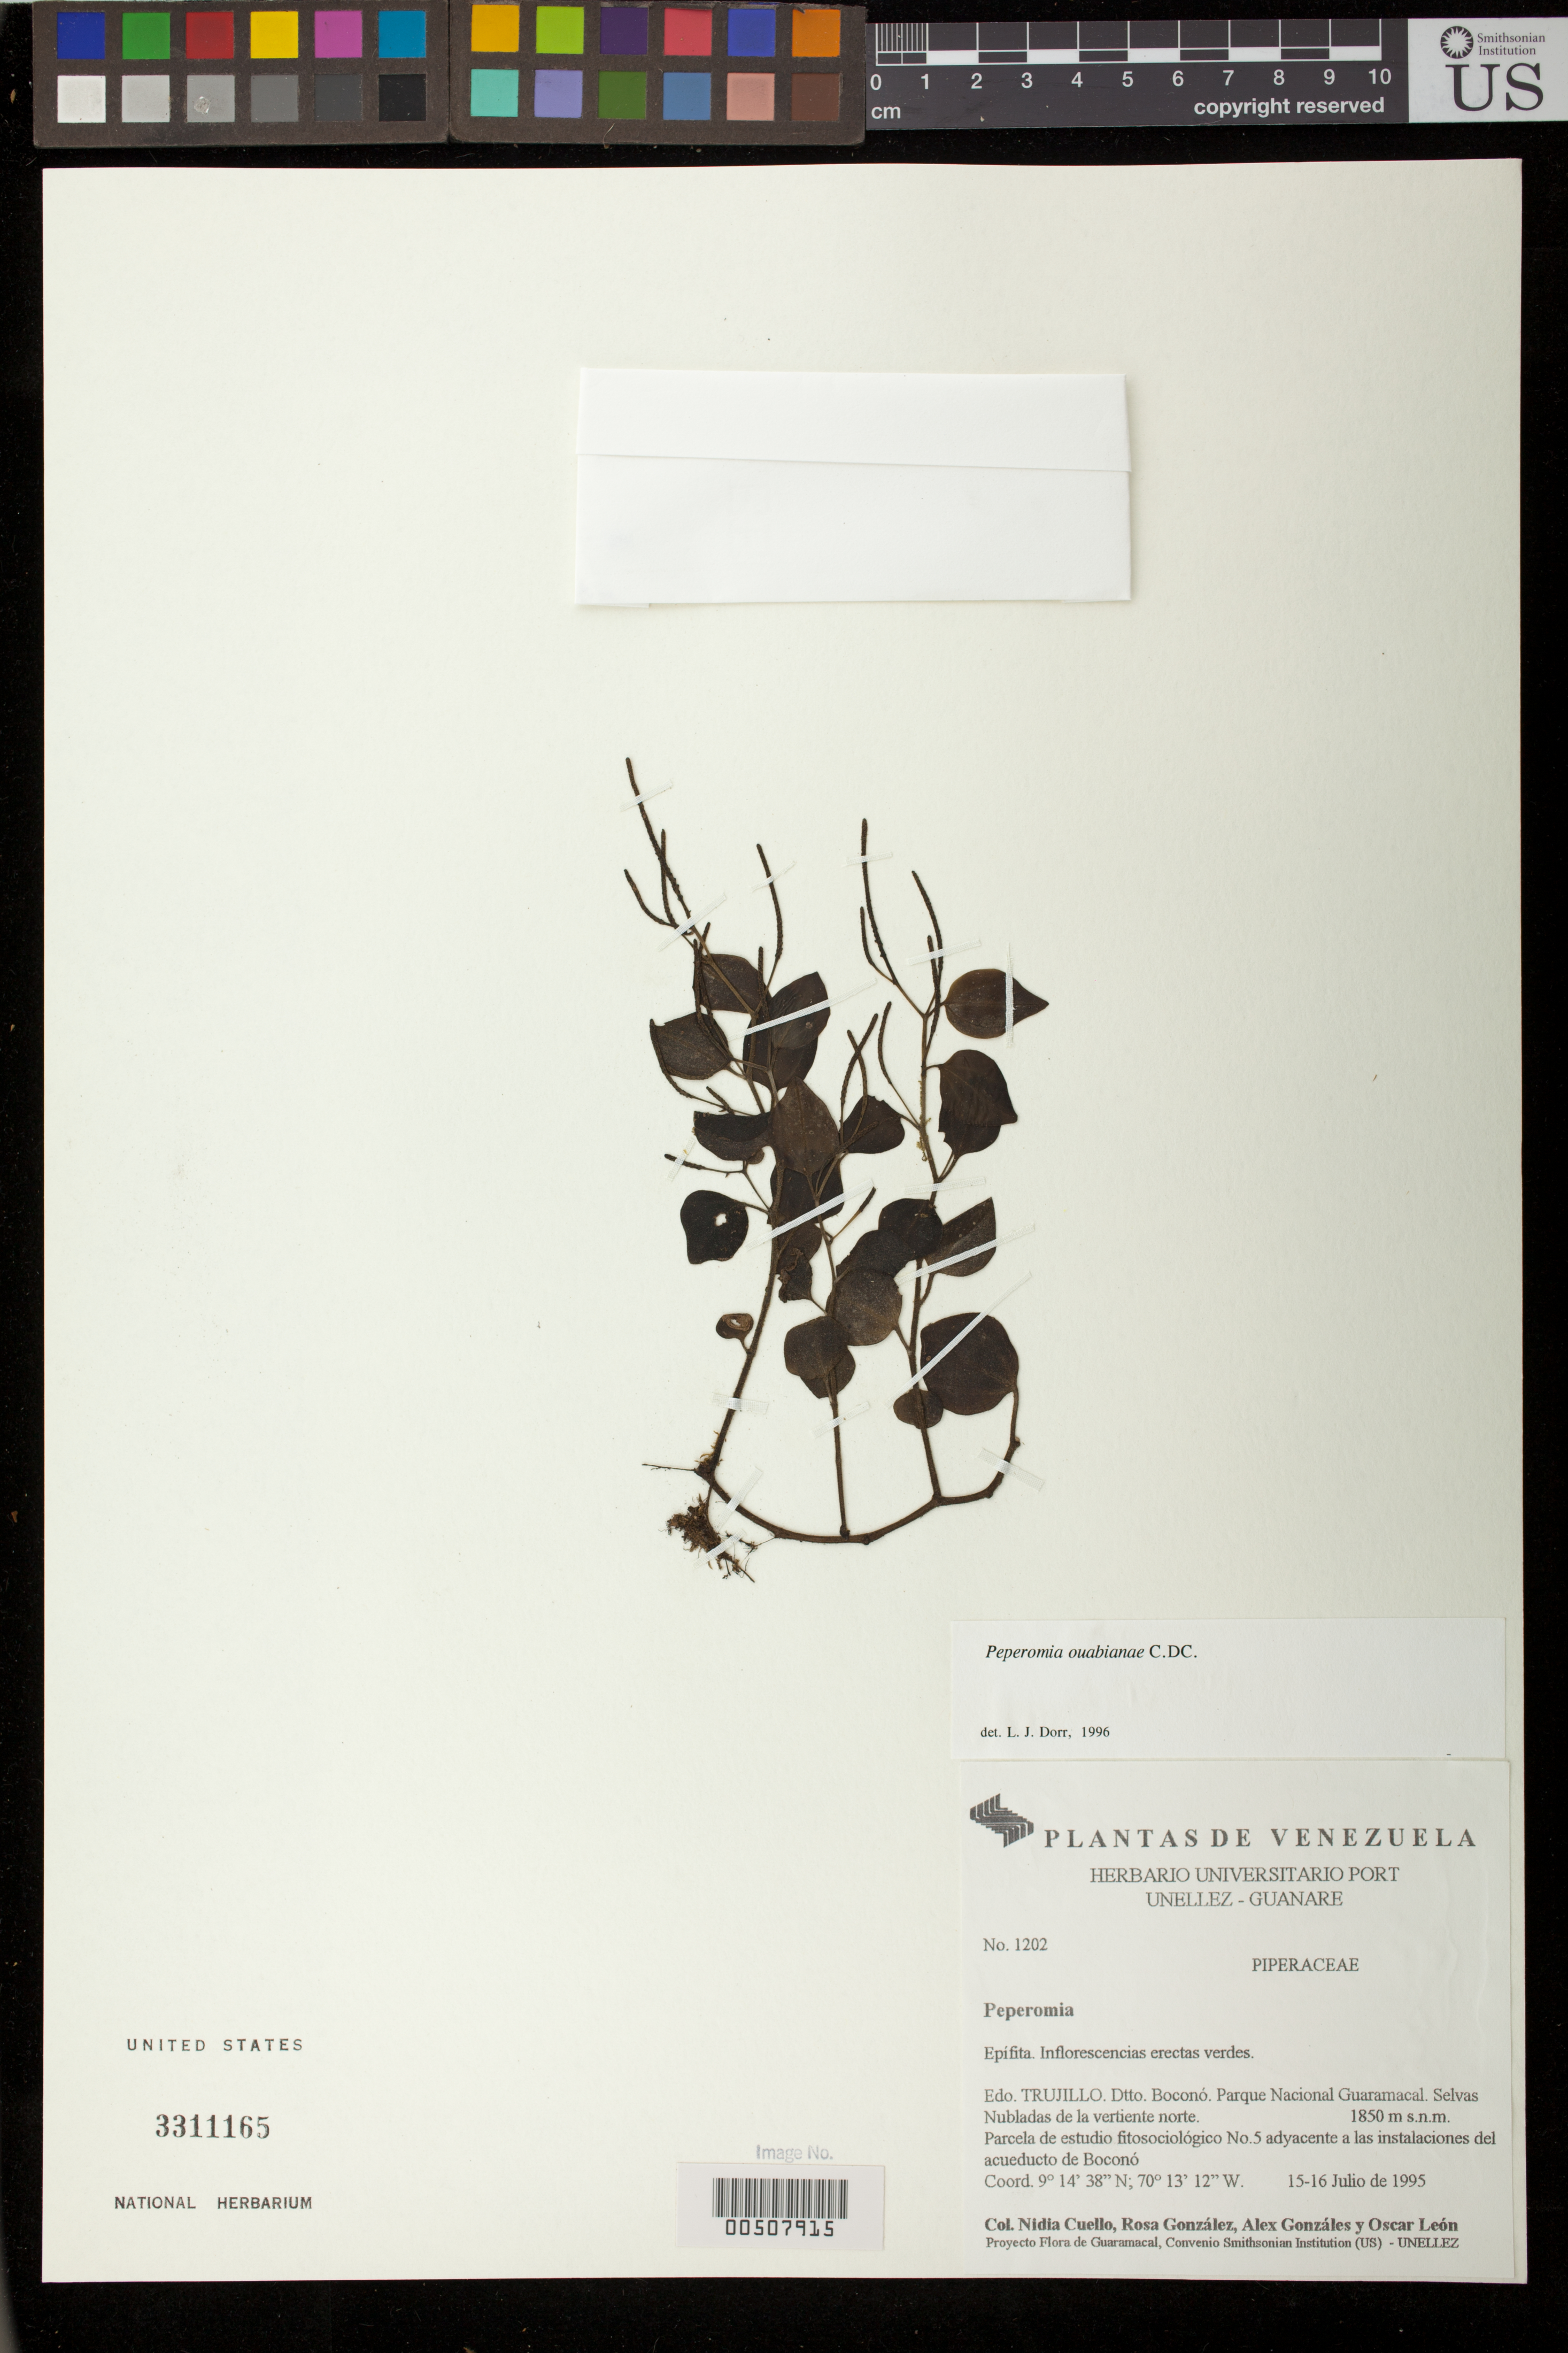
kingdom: Plantae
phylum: Tracheophyta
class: Magnoliopsida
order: Piperales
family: Piperaceae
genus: Peperomia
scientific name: Peperomia trinervula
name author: C. DC.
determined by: Niño, S. M.; Dorr, L. J.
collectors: N. L. Cuello, R. González, A. Gonzáles & O. León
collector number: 1202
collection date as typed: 15 Jul 1995 to 16 Jul 1995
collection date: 1995-07-15/1995-07-16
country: Venezuela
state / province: Trujillo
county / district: Boconó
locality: Parque Nacional Guaramacal. Vertiente N. Adyacente a las instalaciones del acueducto de Boconó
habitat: Selvas Nubladas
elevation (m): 1850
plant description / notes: PORT, US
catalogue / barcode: US 3311165